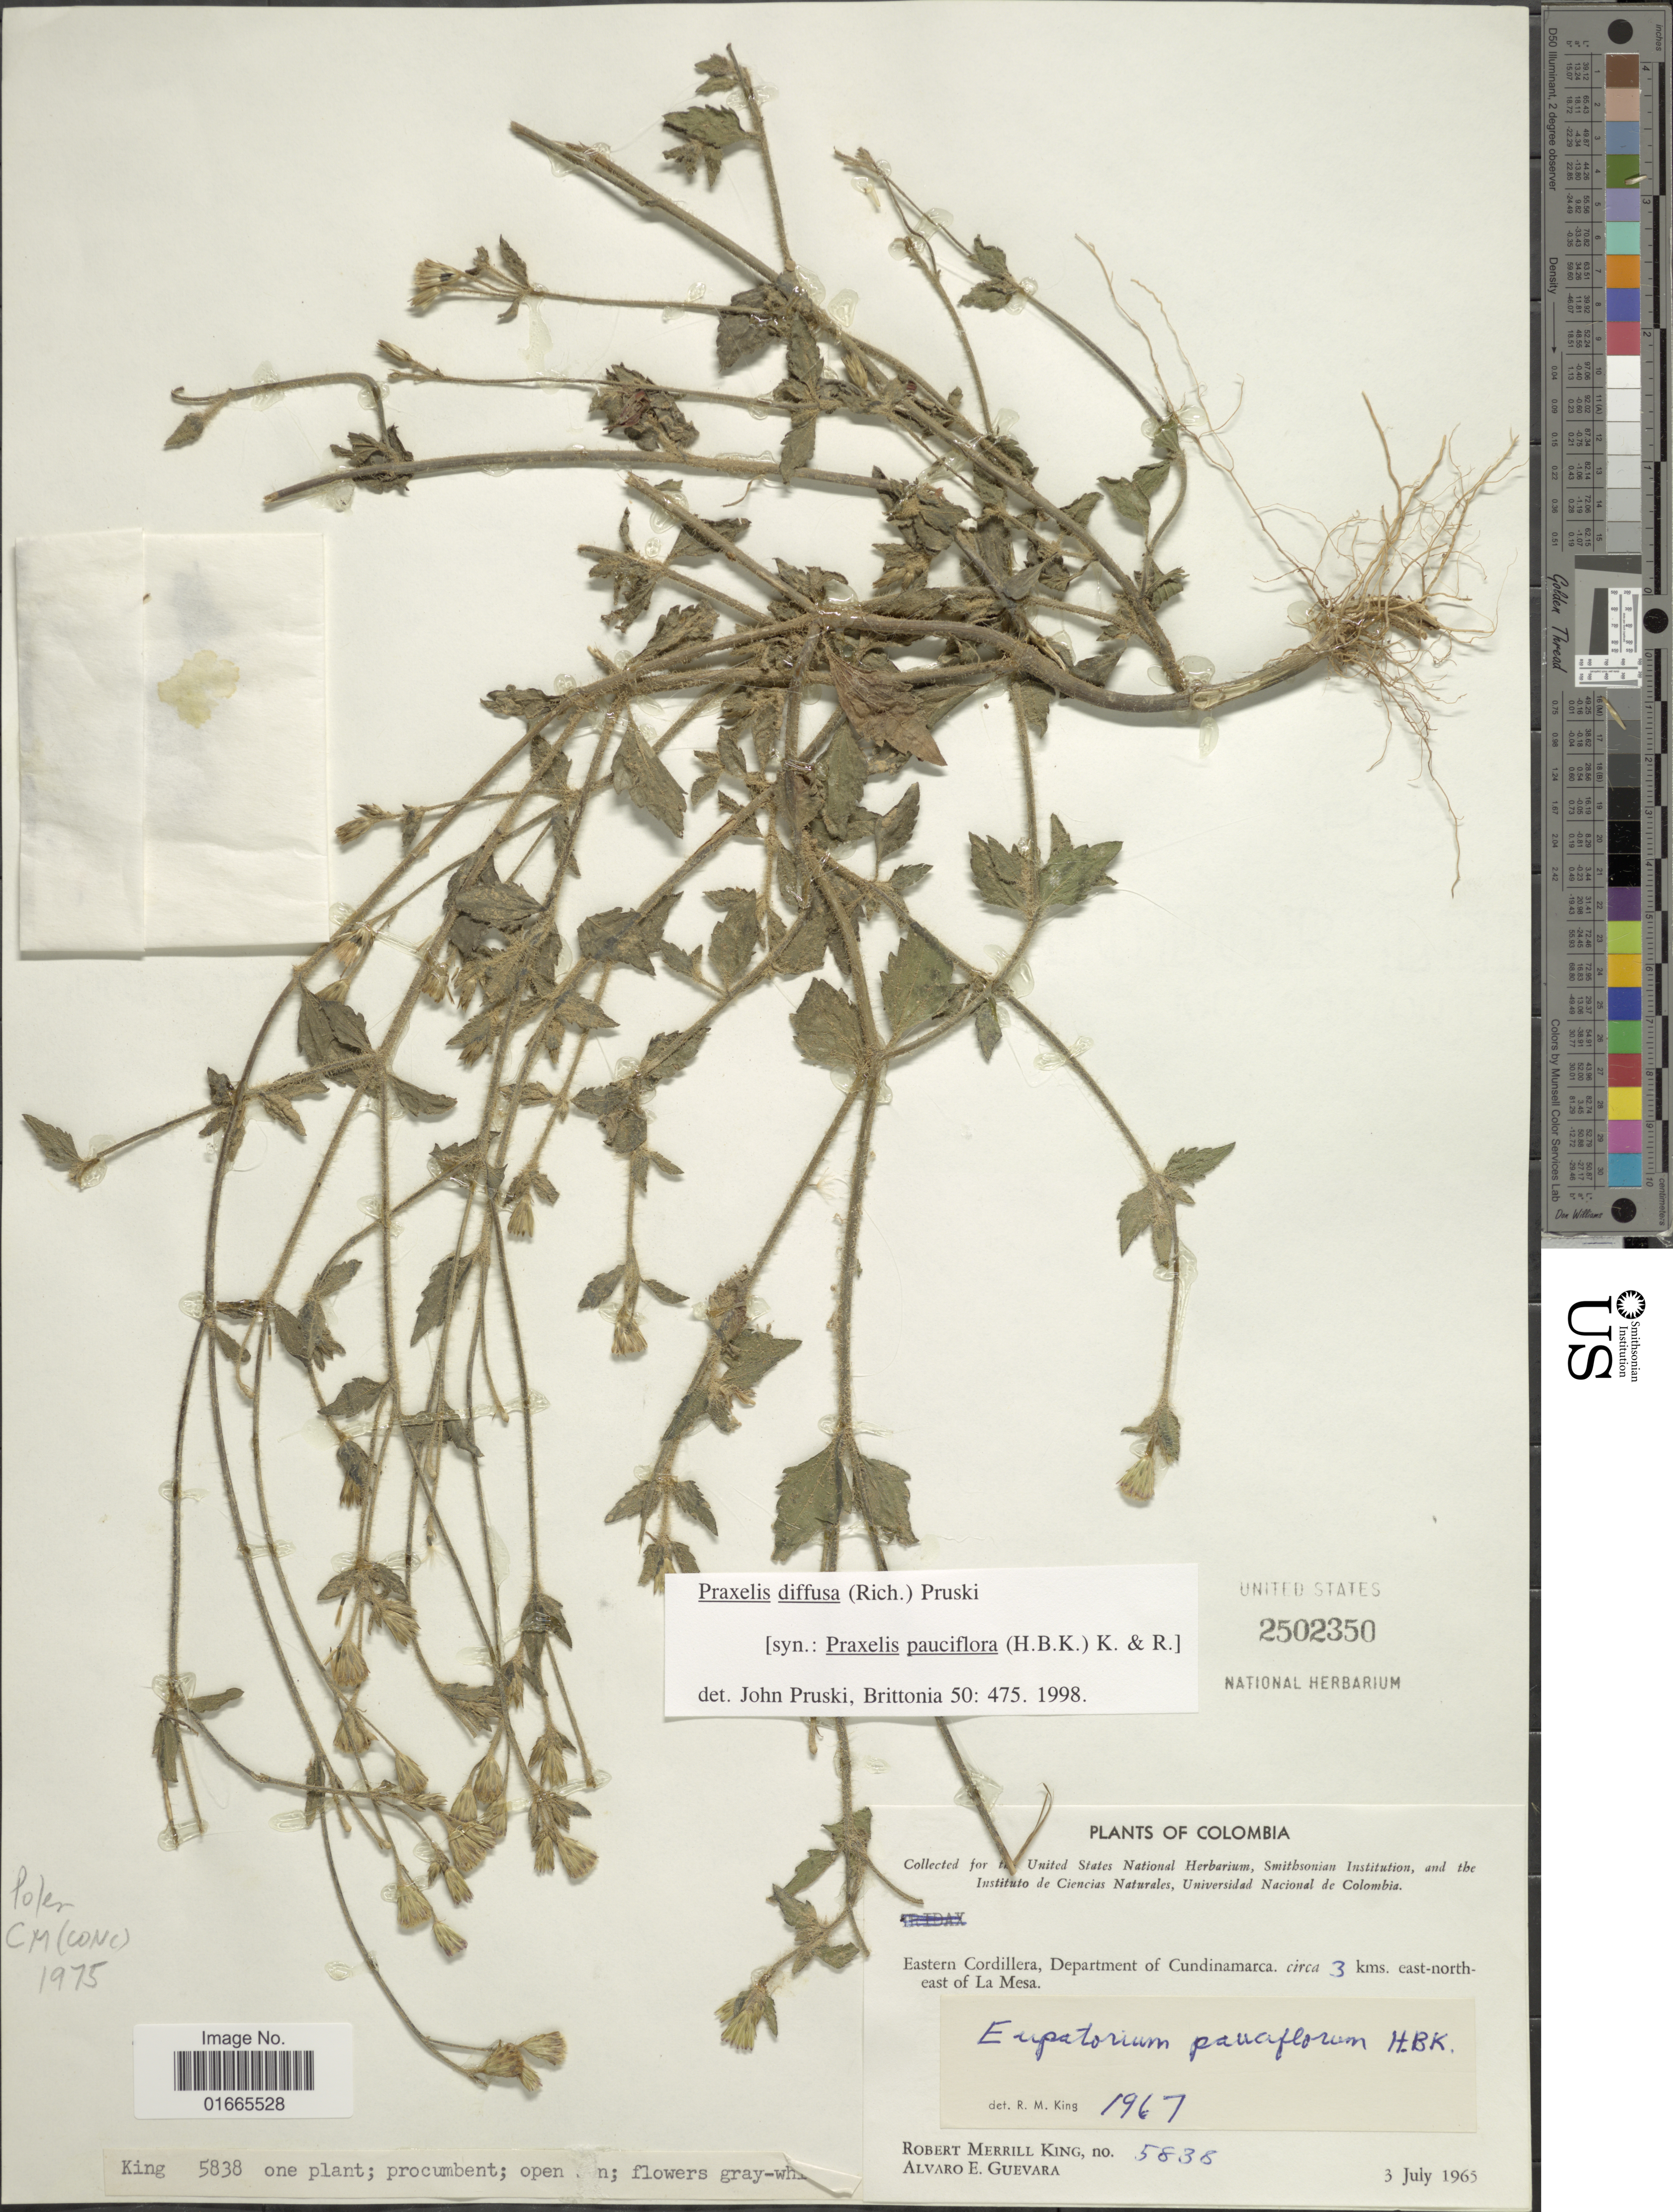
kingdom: Plantae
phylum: Tracheophyta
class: Magnoliopsida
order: Asterales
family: Asteraceae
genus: Praxelis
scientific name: Praxelis diffusa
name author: (Rich.) Pruski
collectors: R. M. King & A. E. Guevara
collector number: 5838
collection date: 1965-07-03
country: Colombia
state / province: Cundinamarca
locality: Eastern Cordillera, Department of Cundinamarca, circa 3 kms. east-north-east of La Mesa.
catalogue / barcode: US 2502350